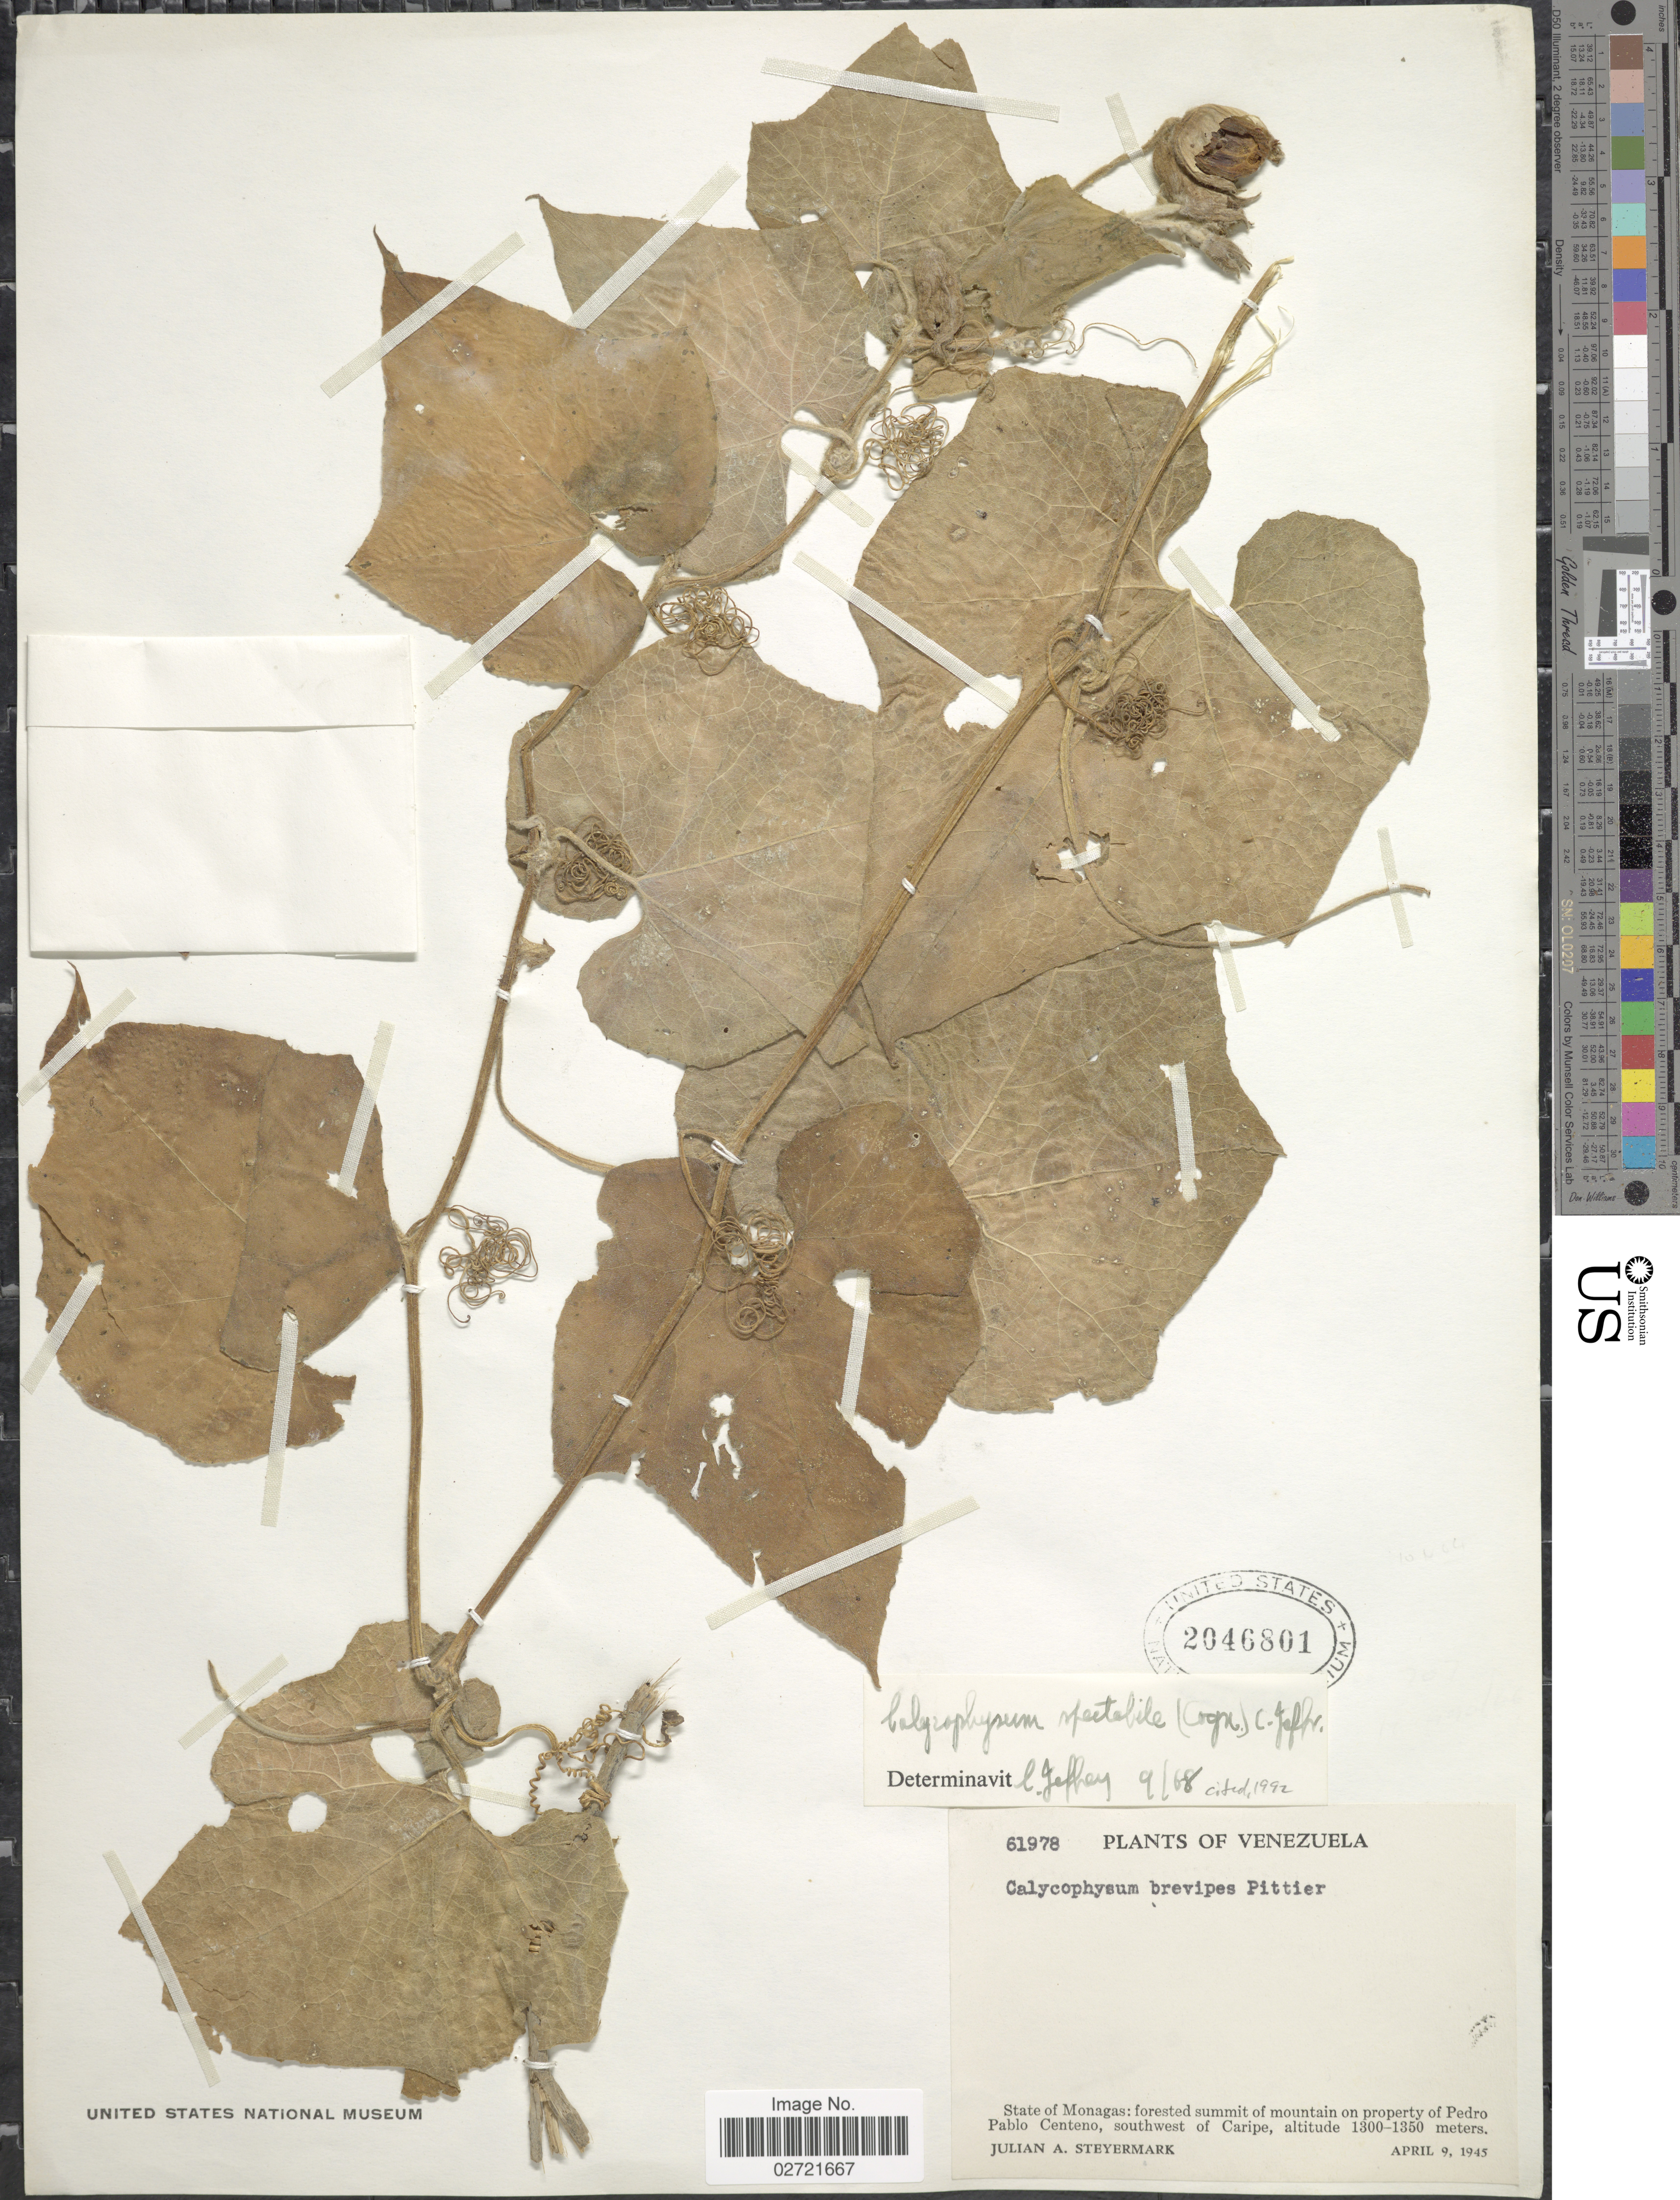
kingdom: Plantae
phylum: Tracheophyta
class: Magnoliopsida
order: Cucurbitales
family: Cucurbitaceae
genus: Calycophysum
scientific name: Calycophysum spectabile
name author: (Cogn.) C. Jeffrey & Trujillo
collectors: J. Steyermark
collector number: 61978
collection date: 1945-04-09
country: Venezuela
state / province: Monagas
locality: State of Monagas: forested summit of mountain of property of Pedro Pablo Centeno, southwest of Caripe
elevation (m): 1300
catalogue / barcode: US 2046801